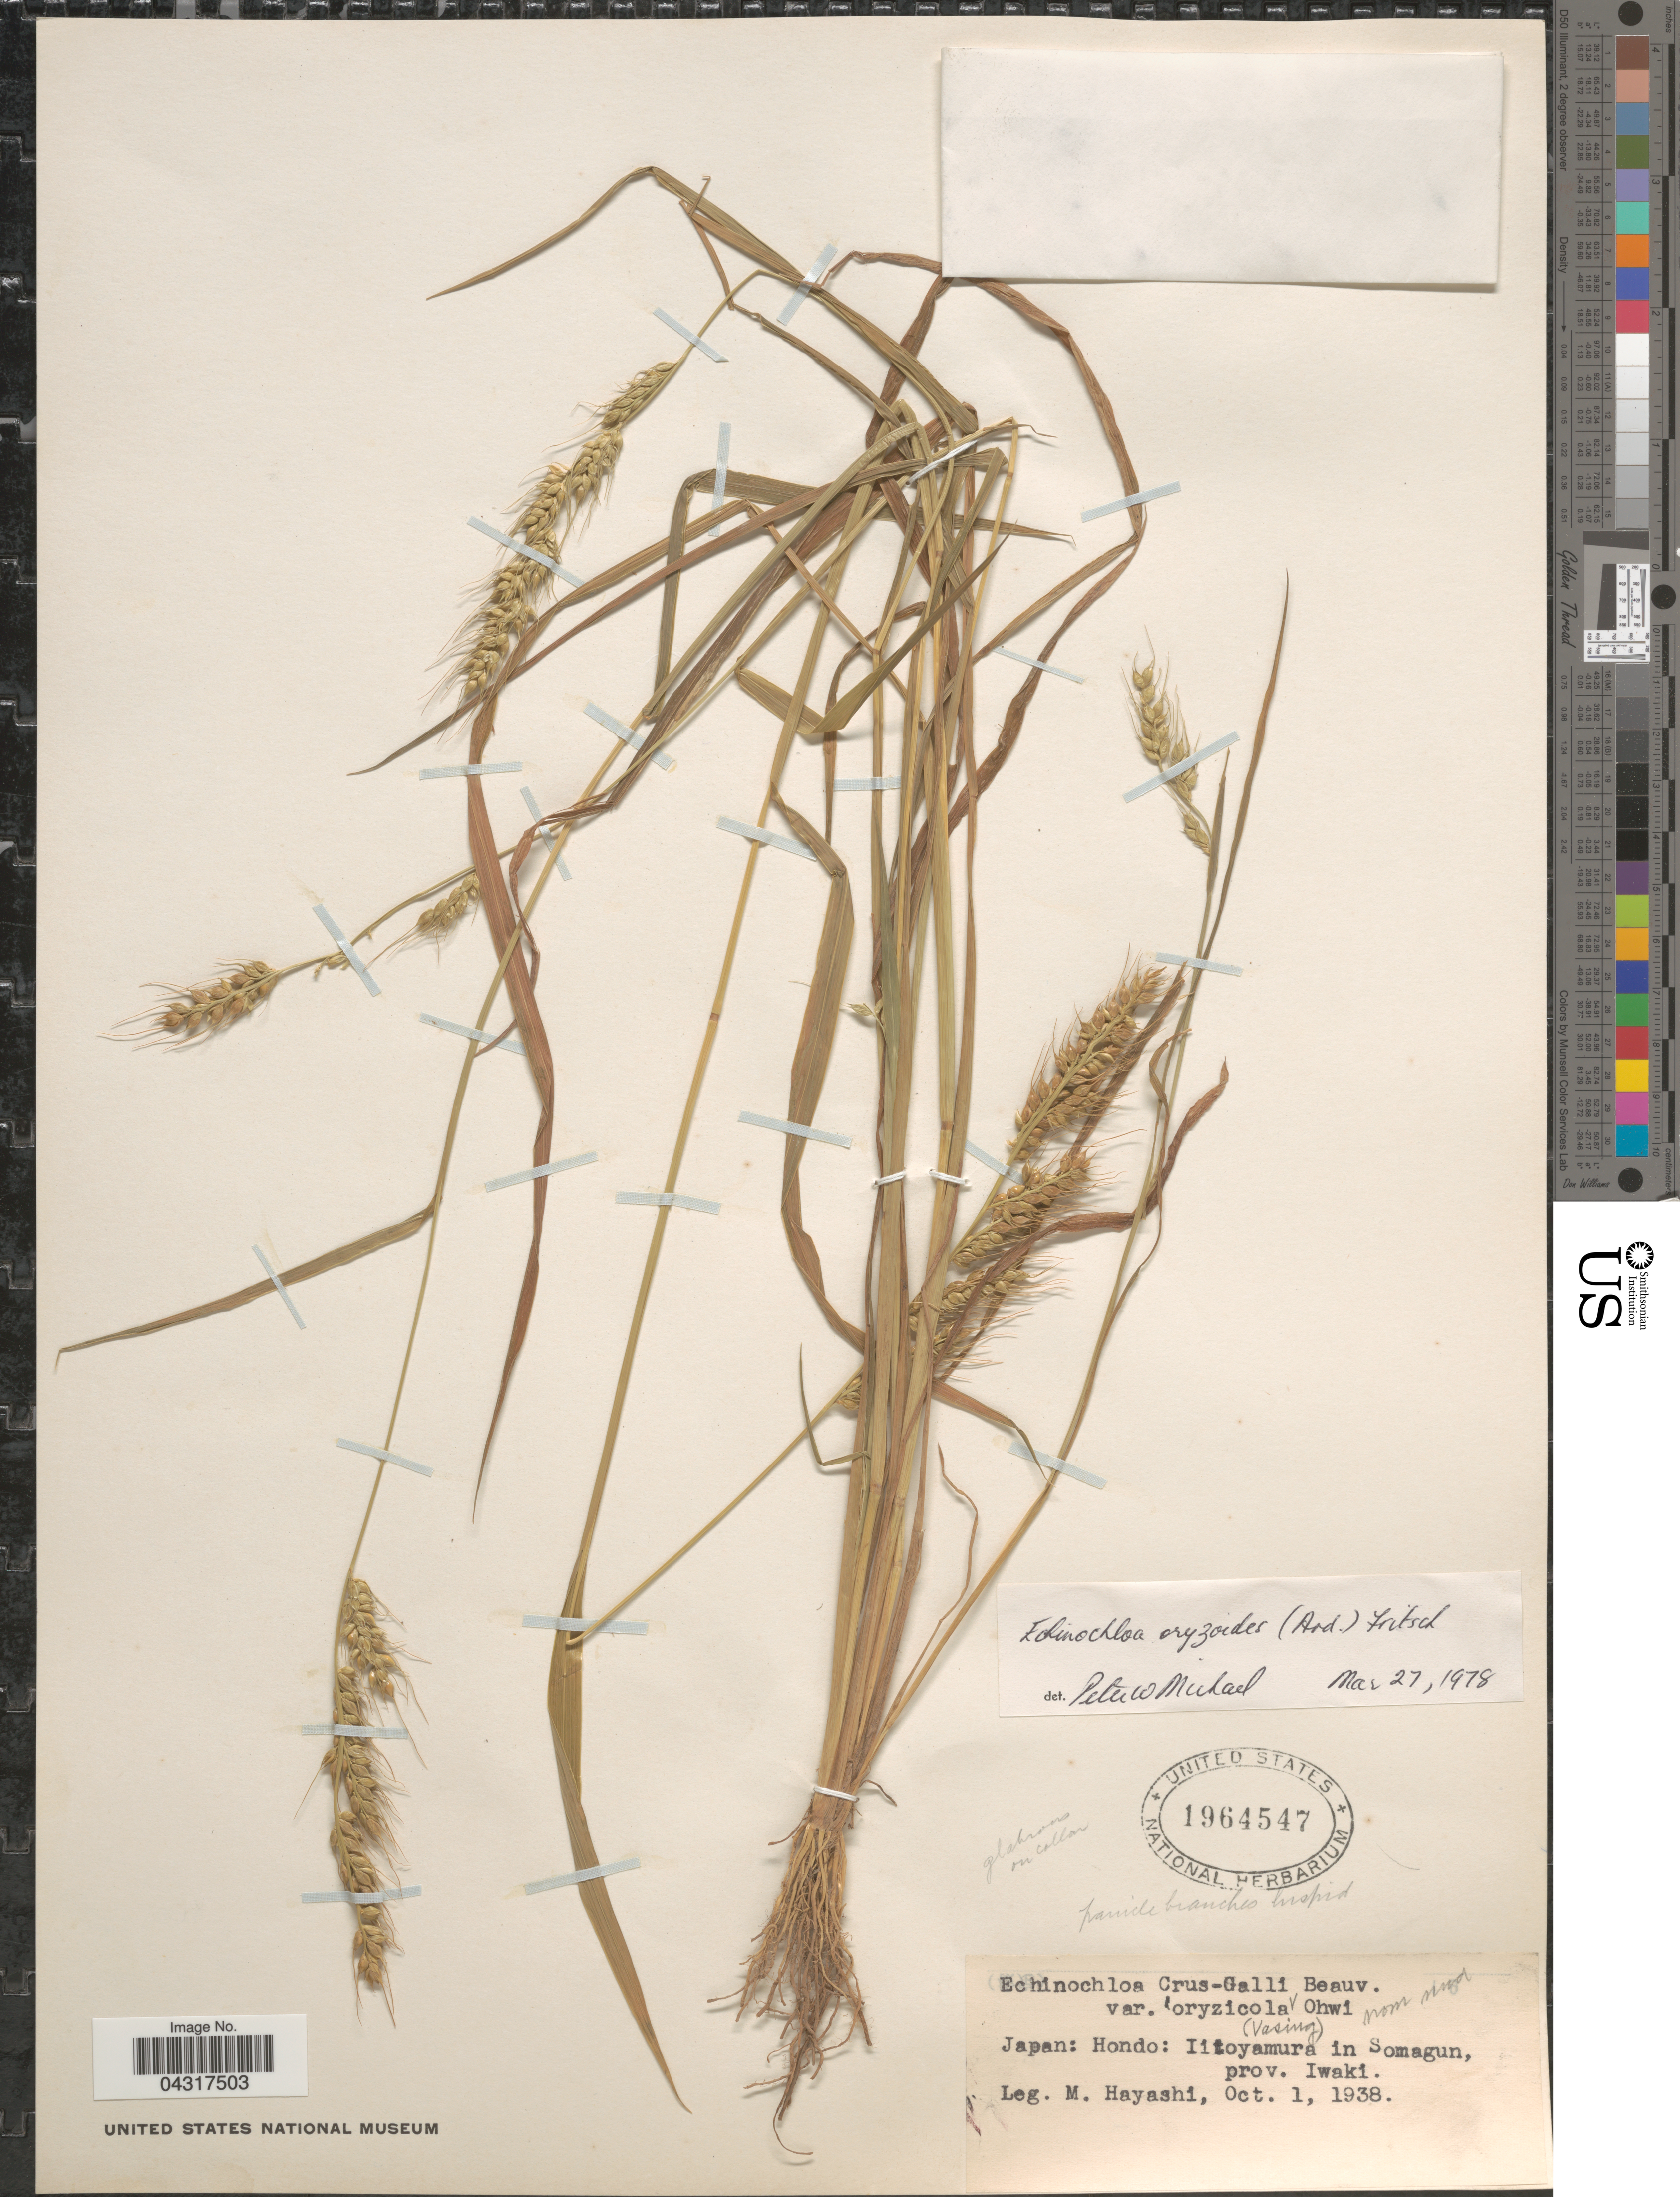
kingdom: Plantae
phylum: Tracheophyta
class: Liliopsida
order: Poales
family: Poaceae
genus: Echinochloa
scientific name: Echinochloa oryzoides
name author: (Ard.) Fritsch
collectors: Hayashi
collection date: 1938-10-01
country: Japan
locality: HondoL Iitoyamura in Somagun, prov. Iwaki.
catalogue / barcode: US 1964547